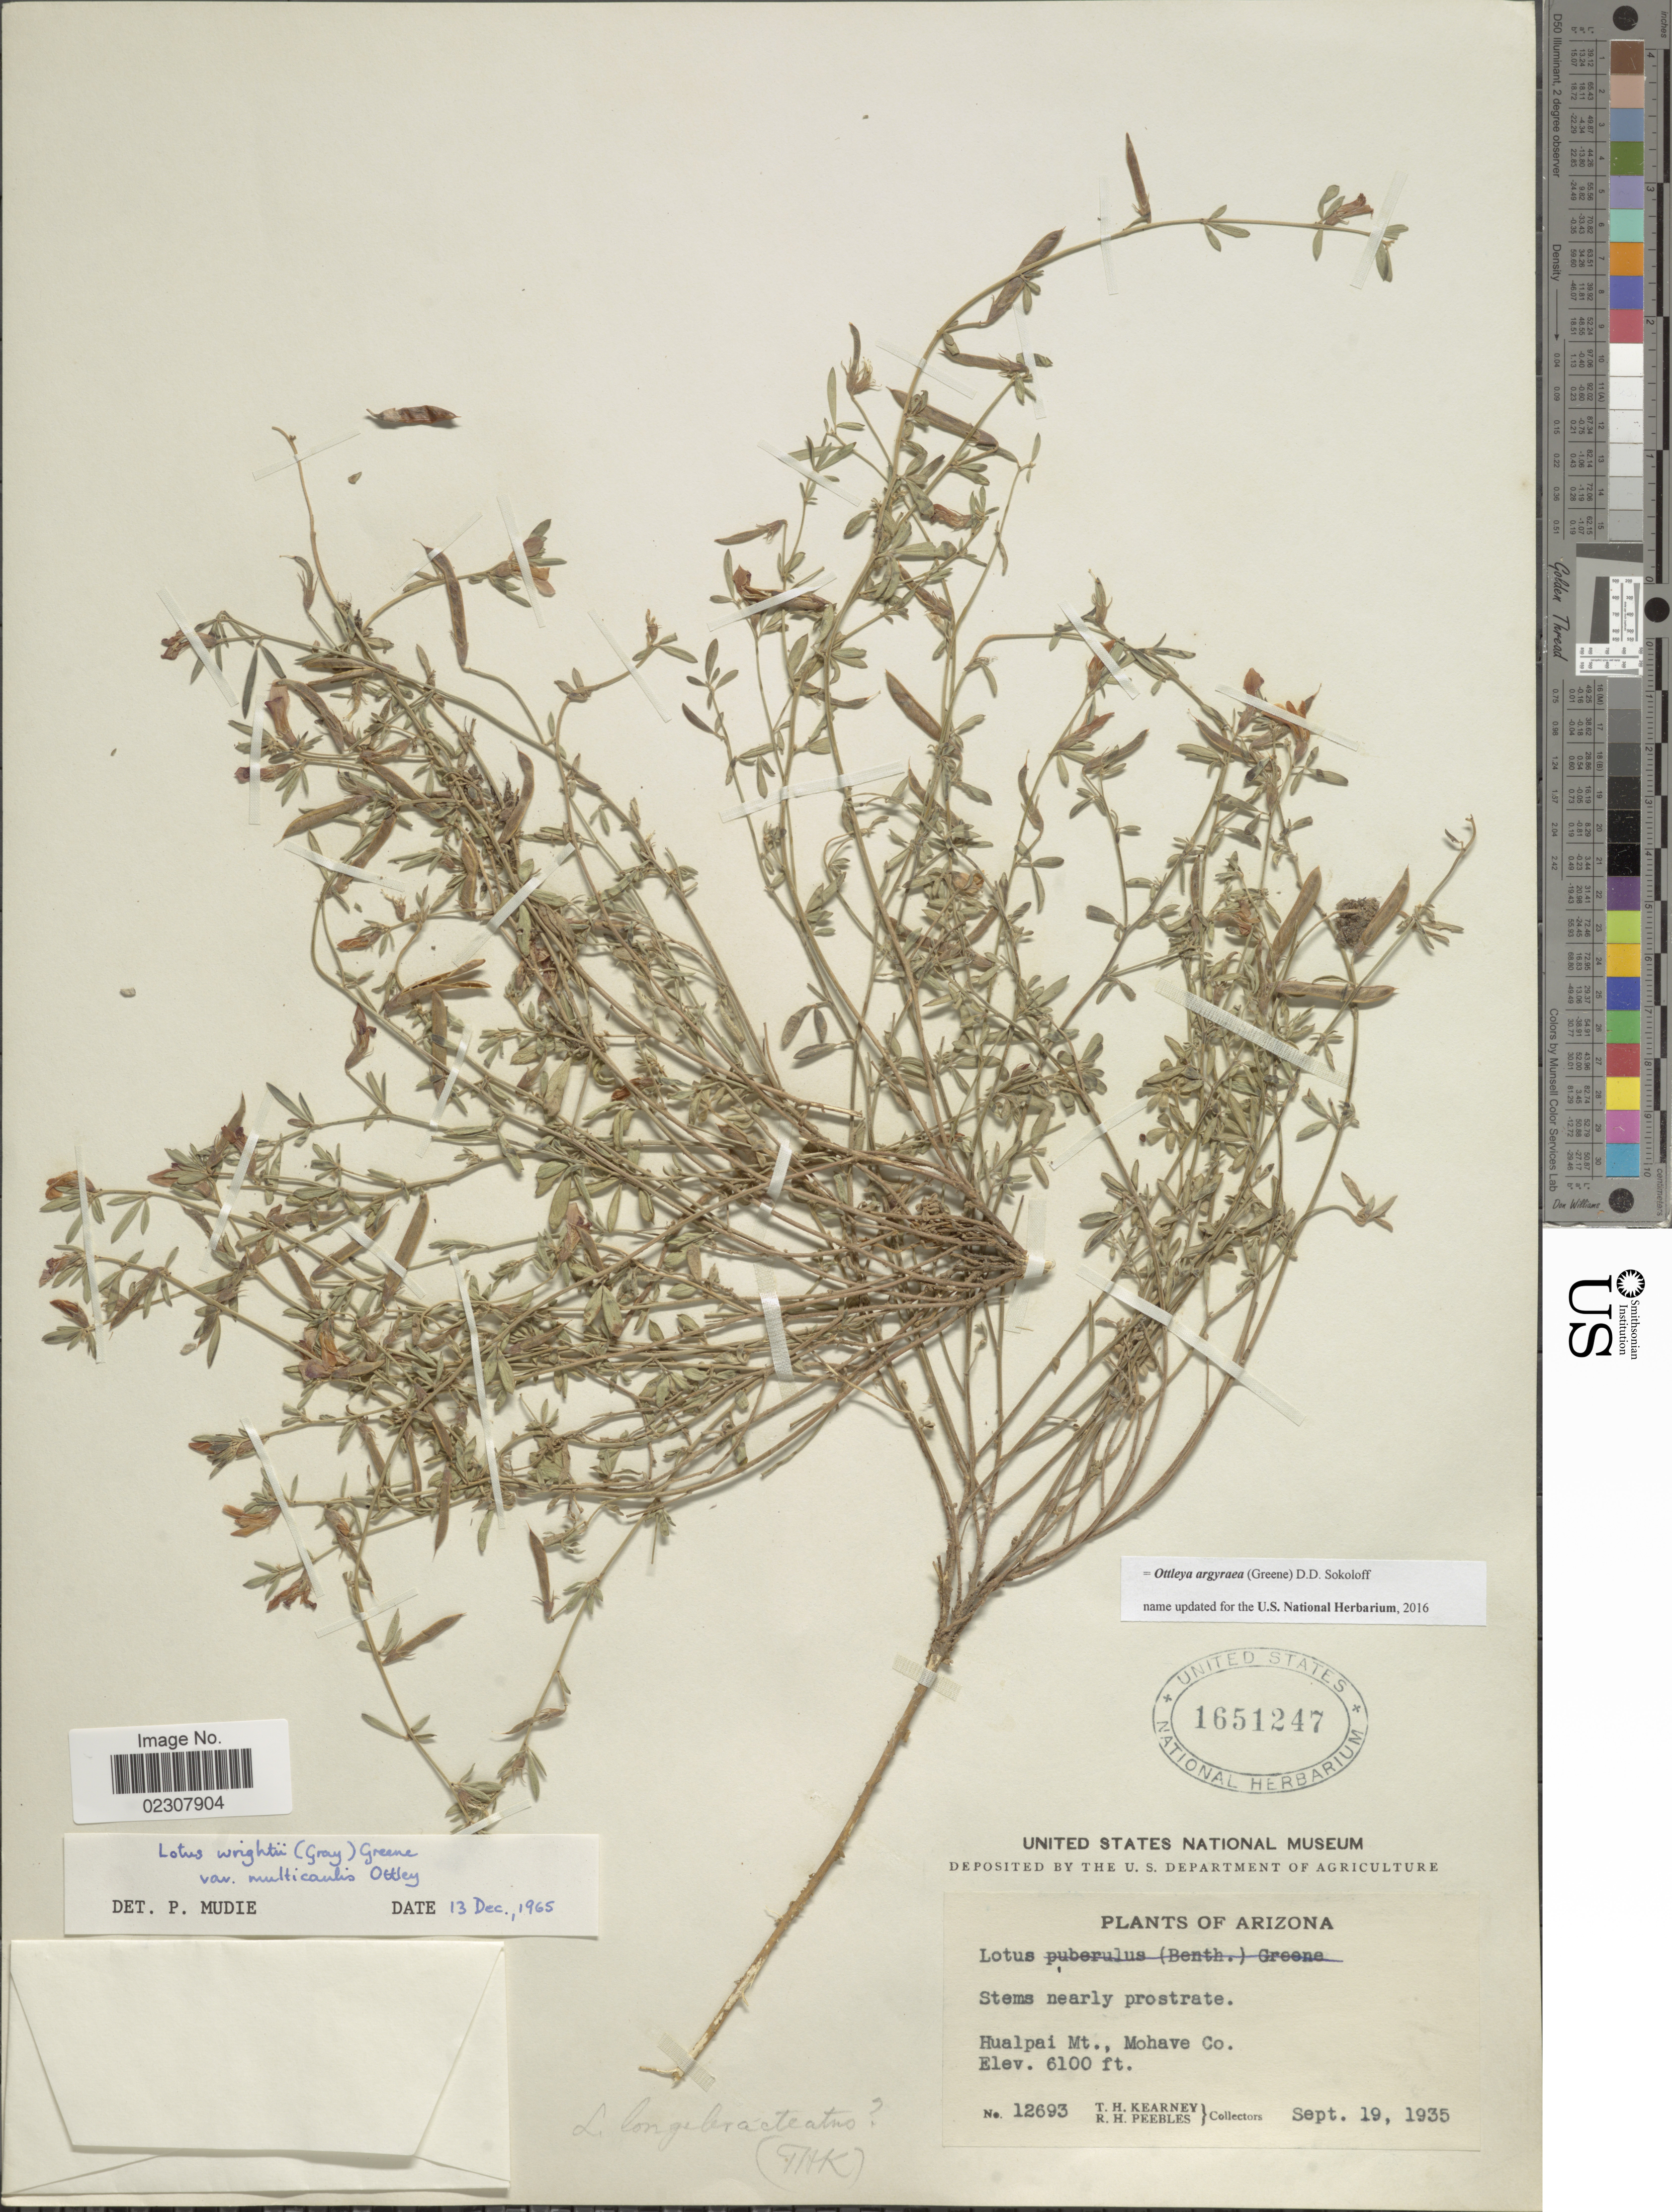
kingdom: Plantae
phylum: Tracheophyta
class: Magnoliopsida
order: Fabales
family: Fabaceae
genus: Ottleya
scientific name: Ottleya argyraea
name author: (Greene) D.D. Sokoloff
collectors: T. H. Kearney & R. H. Peebles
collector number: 12693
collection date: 1935-09-19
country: United States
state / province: Arizona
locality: Hualpai Mt., Mohave Co.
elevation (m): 1859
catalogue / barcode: US 1651247